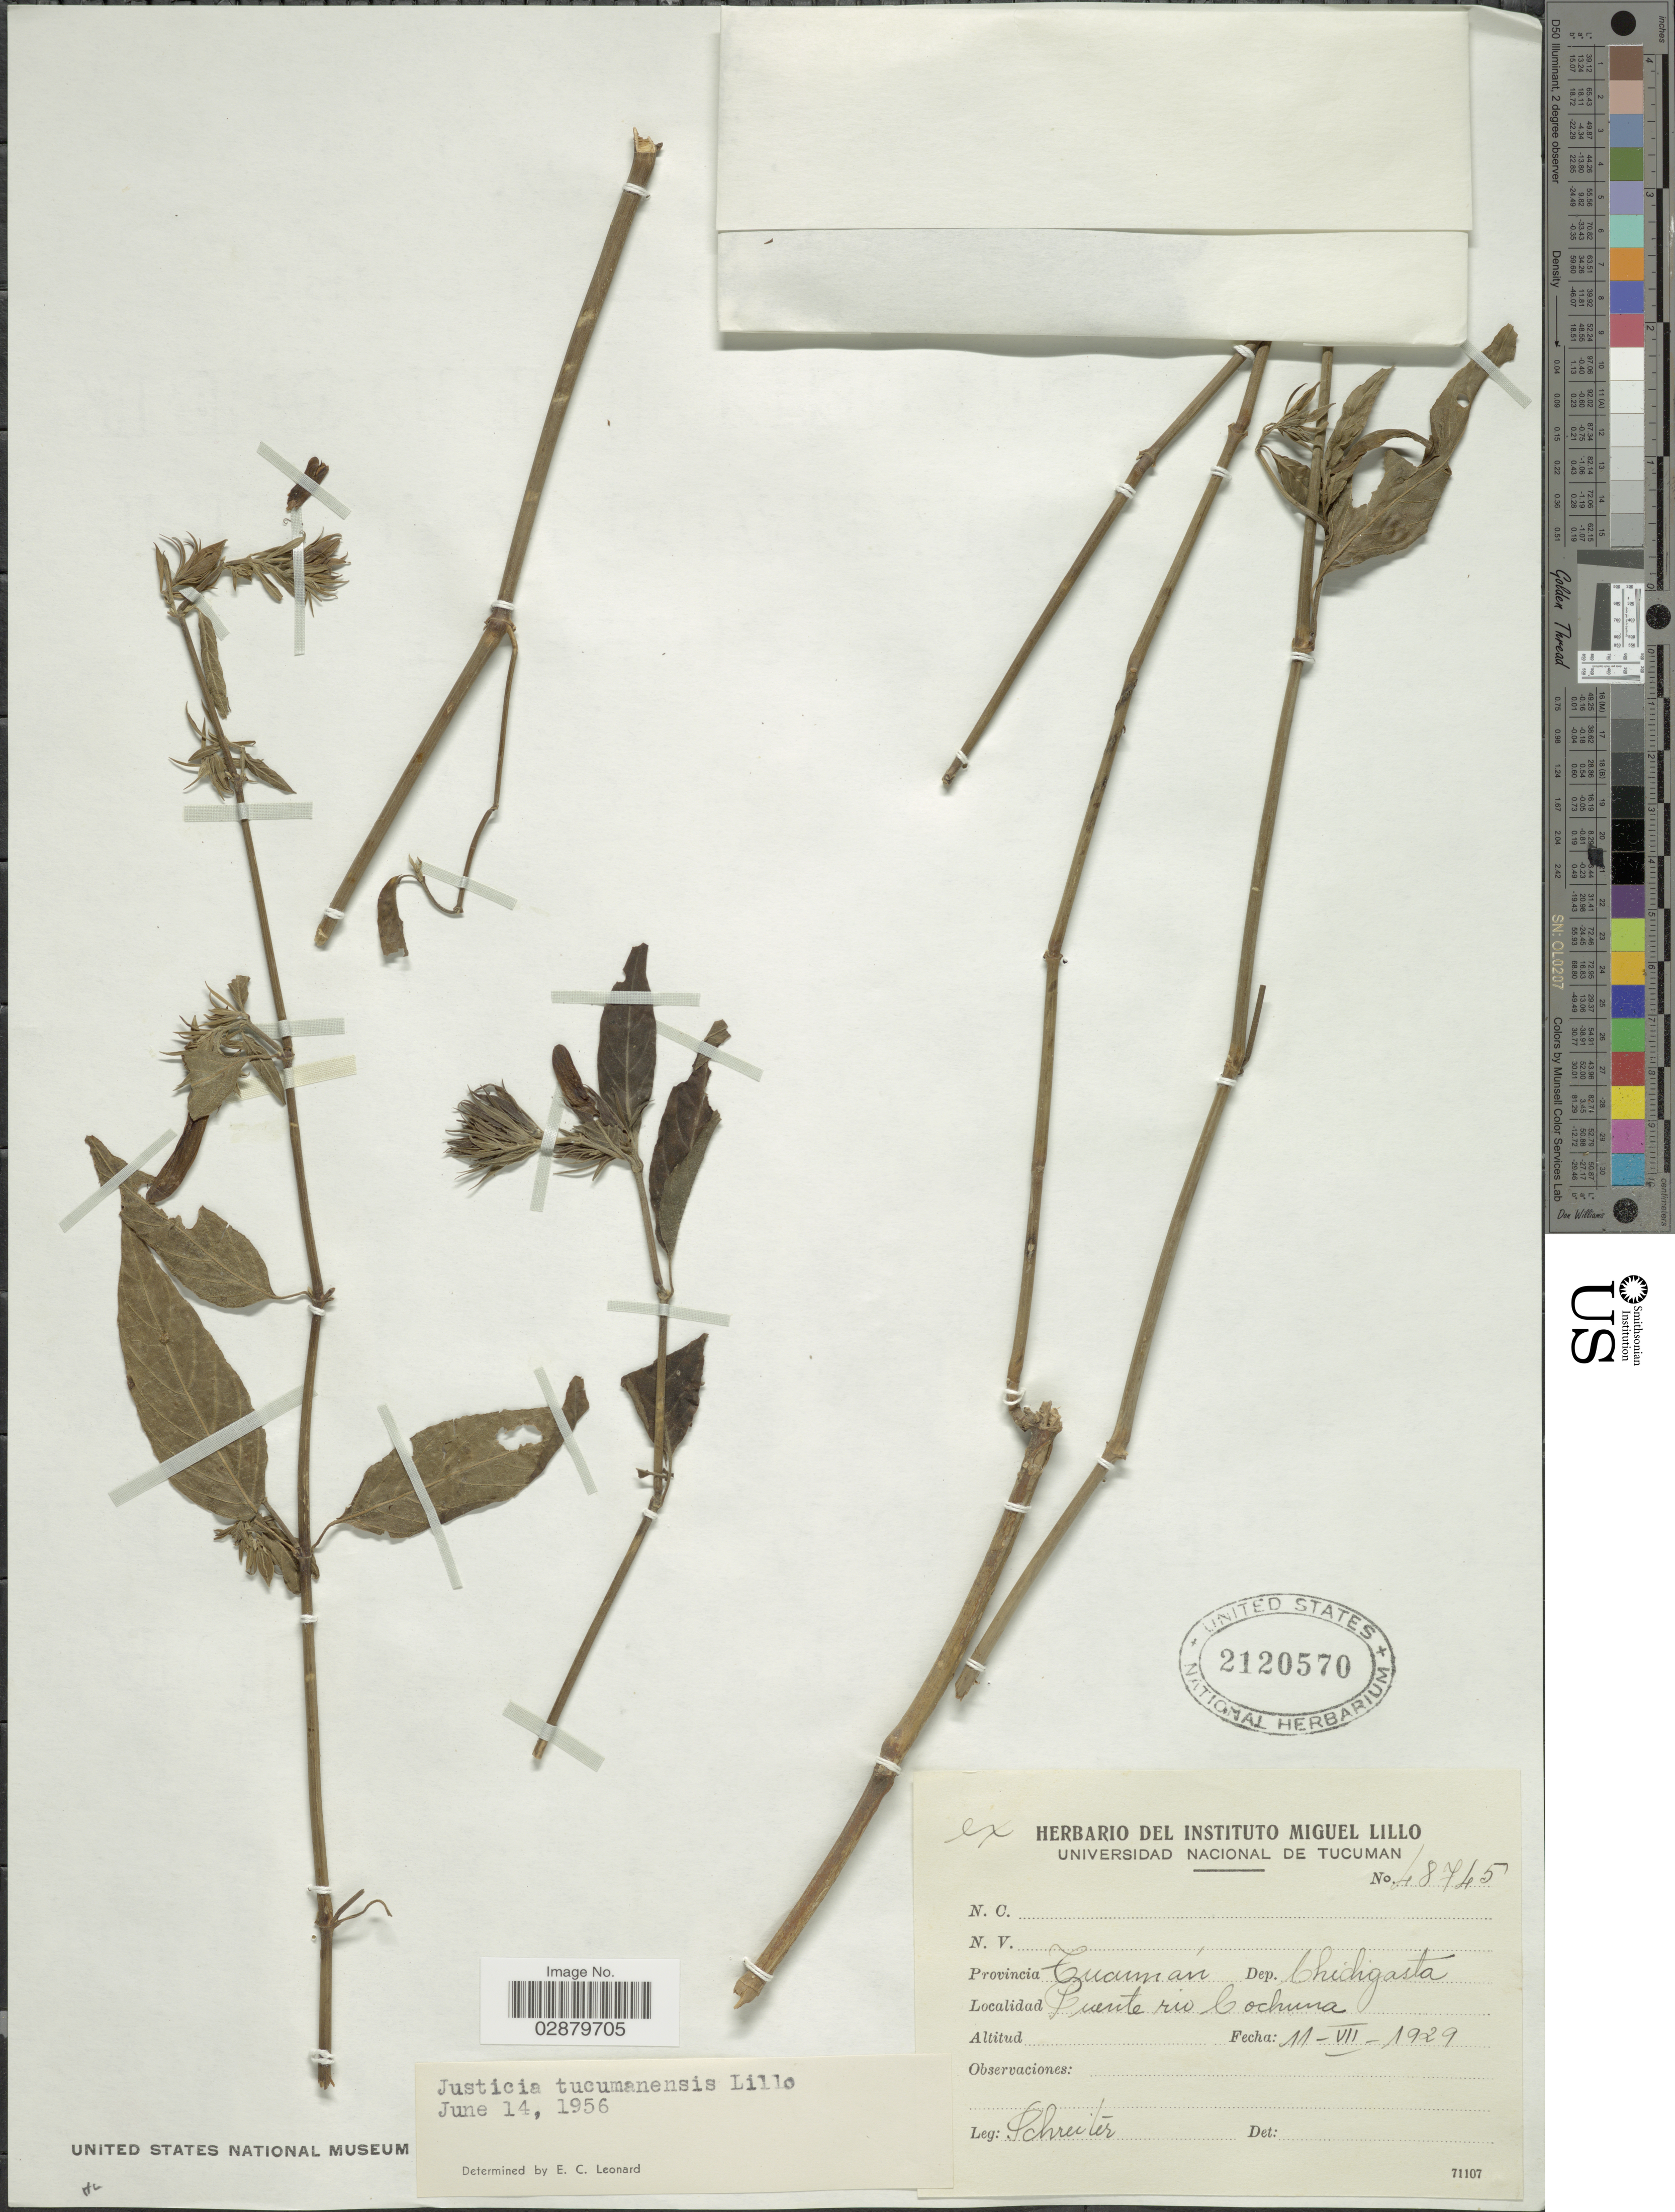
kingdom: Plantae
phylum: Tracheophyta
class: Magnoliopsida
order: Lamiales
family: Acanthaceae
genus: Justicia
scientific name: Justicia mandonii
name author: (Lindau) Wassh. & C. Ezcurra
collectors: -. Schreiter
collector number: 48745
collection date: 1929-07-11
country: Argentina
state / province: Tucuman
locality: Dep. Chicligasta. Puente rio Cochuna.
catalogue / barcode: US 2120570